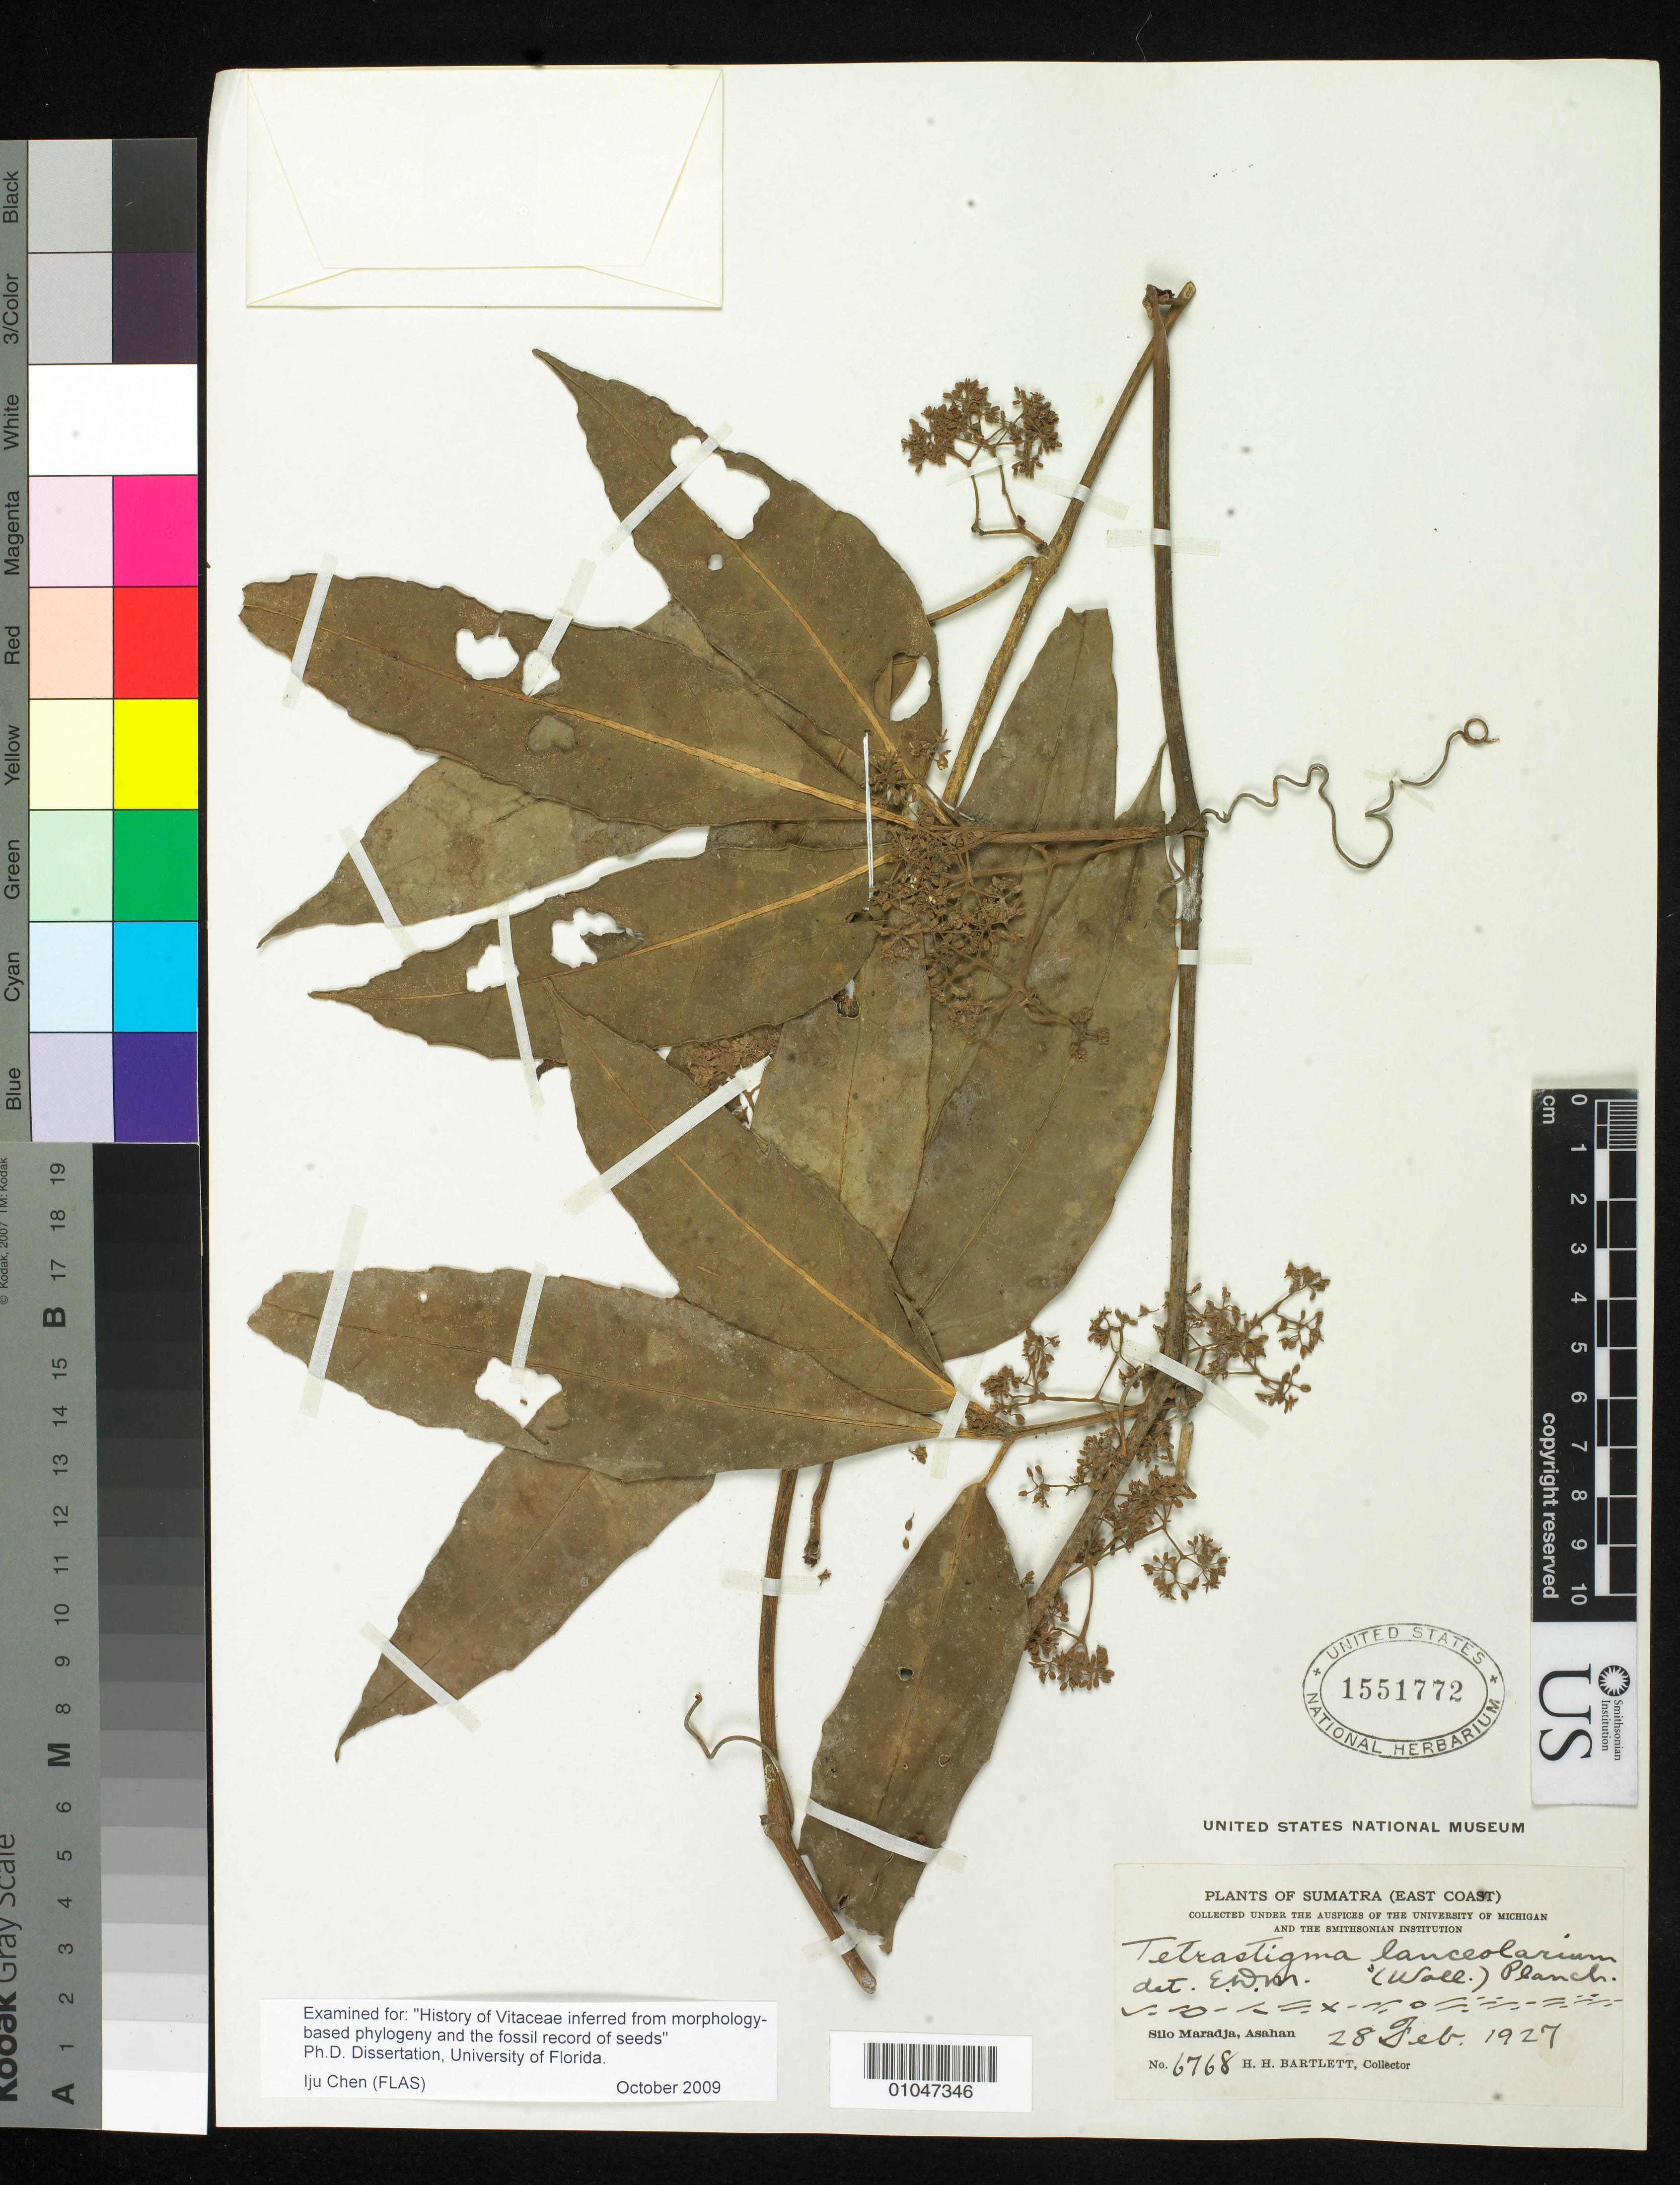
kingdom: Plantae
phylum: Tracheophyta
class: Magnoliopsida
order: Vitales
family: Vitaceae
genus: Tetrastigma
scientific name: Tetrastigma lanceolarium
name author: (Roxb.) Planch.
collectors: H. H. Bartlett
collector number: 6768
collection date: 1927-02-28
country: Indonesia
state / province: Sumatra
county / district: Sumatera Utara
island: Sumatra I.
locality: (East Coast) Silo Maradja, Asahan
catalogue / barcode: US 1551772